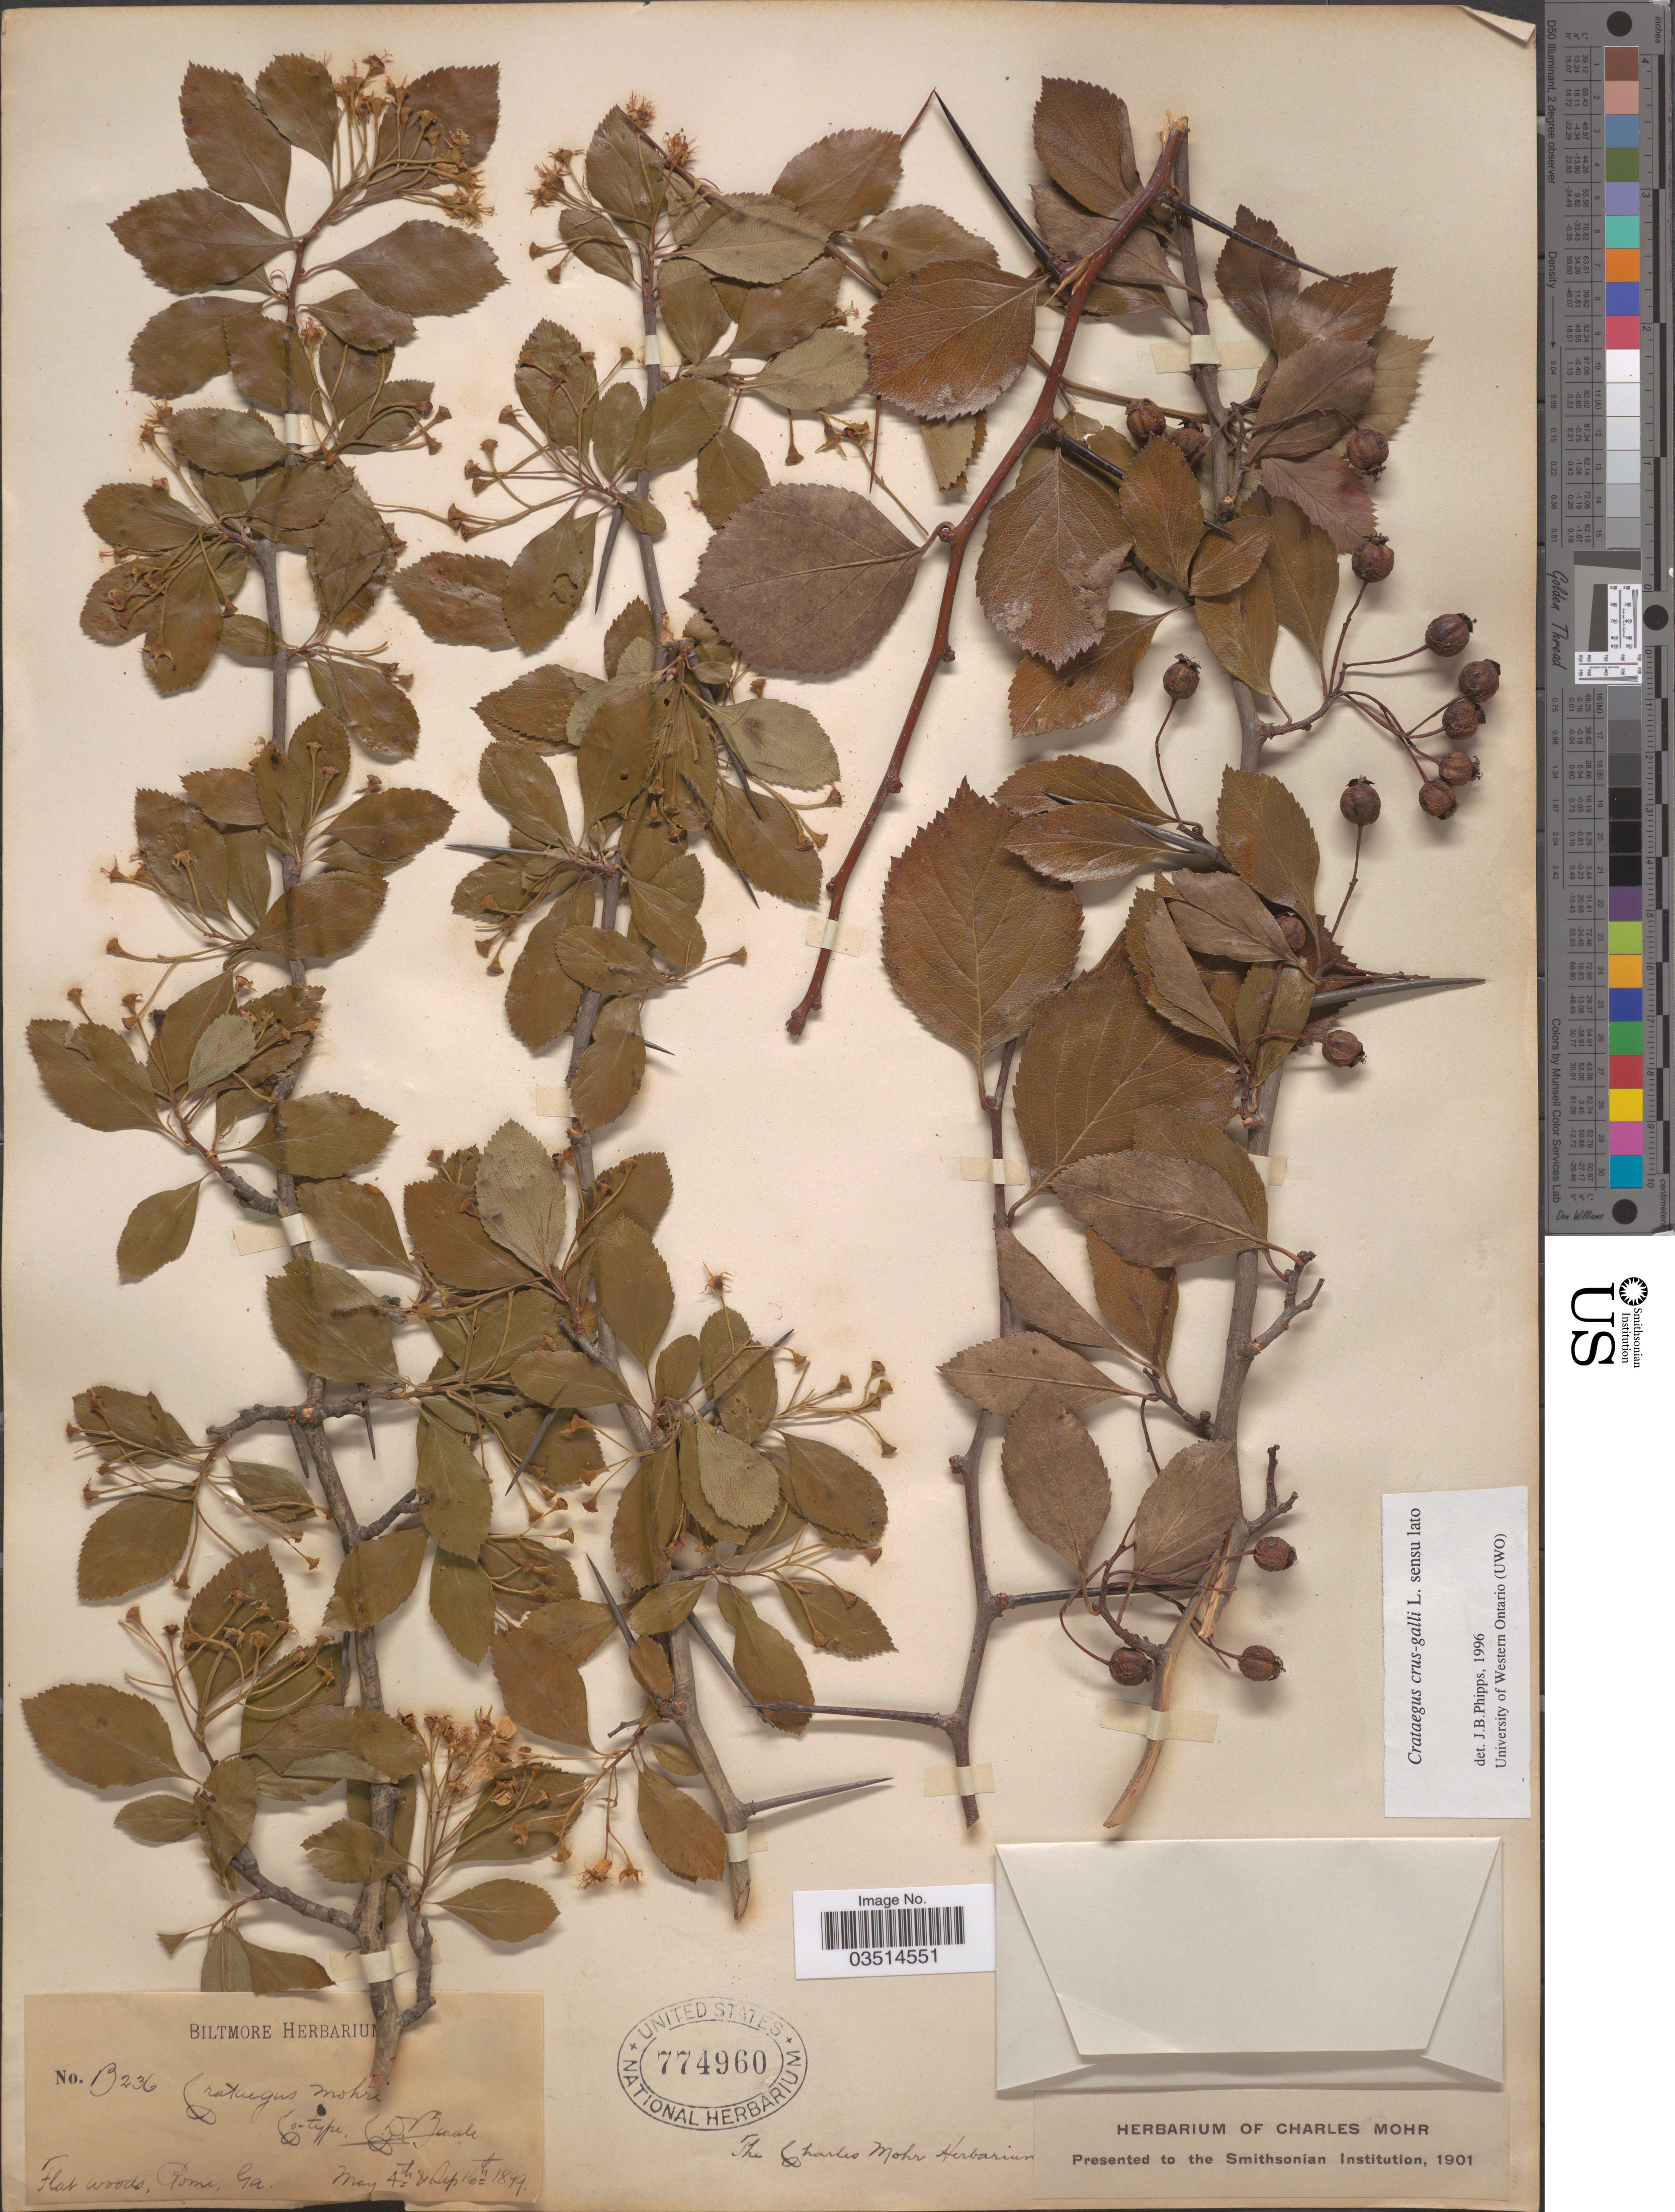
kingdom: Plantae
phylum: Tracheophyta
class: Magnoliopsida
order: Rosales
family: Rosaceae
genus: Crataegus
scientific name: Crataegus crus-galli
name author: L.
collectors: ex herb. Biltmore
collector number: B236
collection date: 1899-05-04/1899-09-16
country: United States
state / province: Georgia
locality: Rome.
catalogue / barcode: US 774960